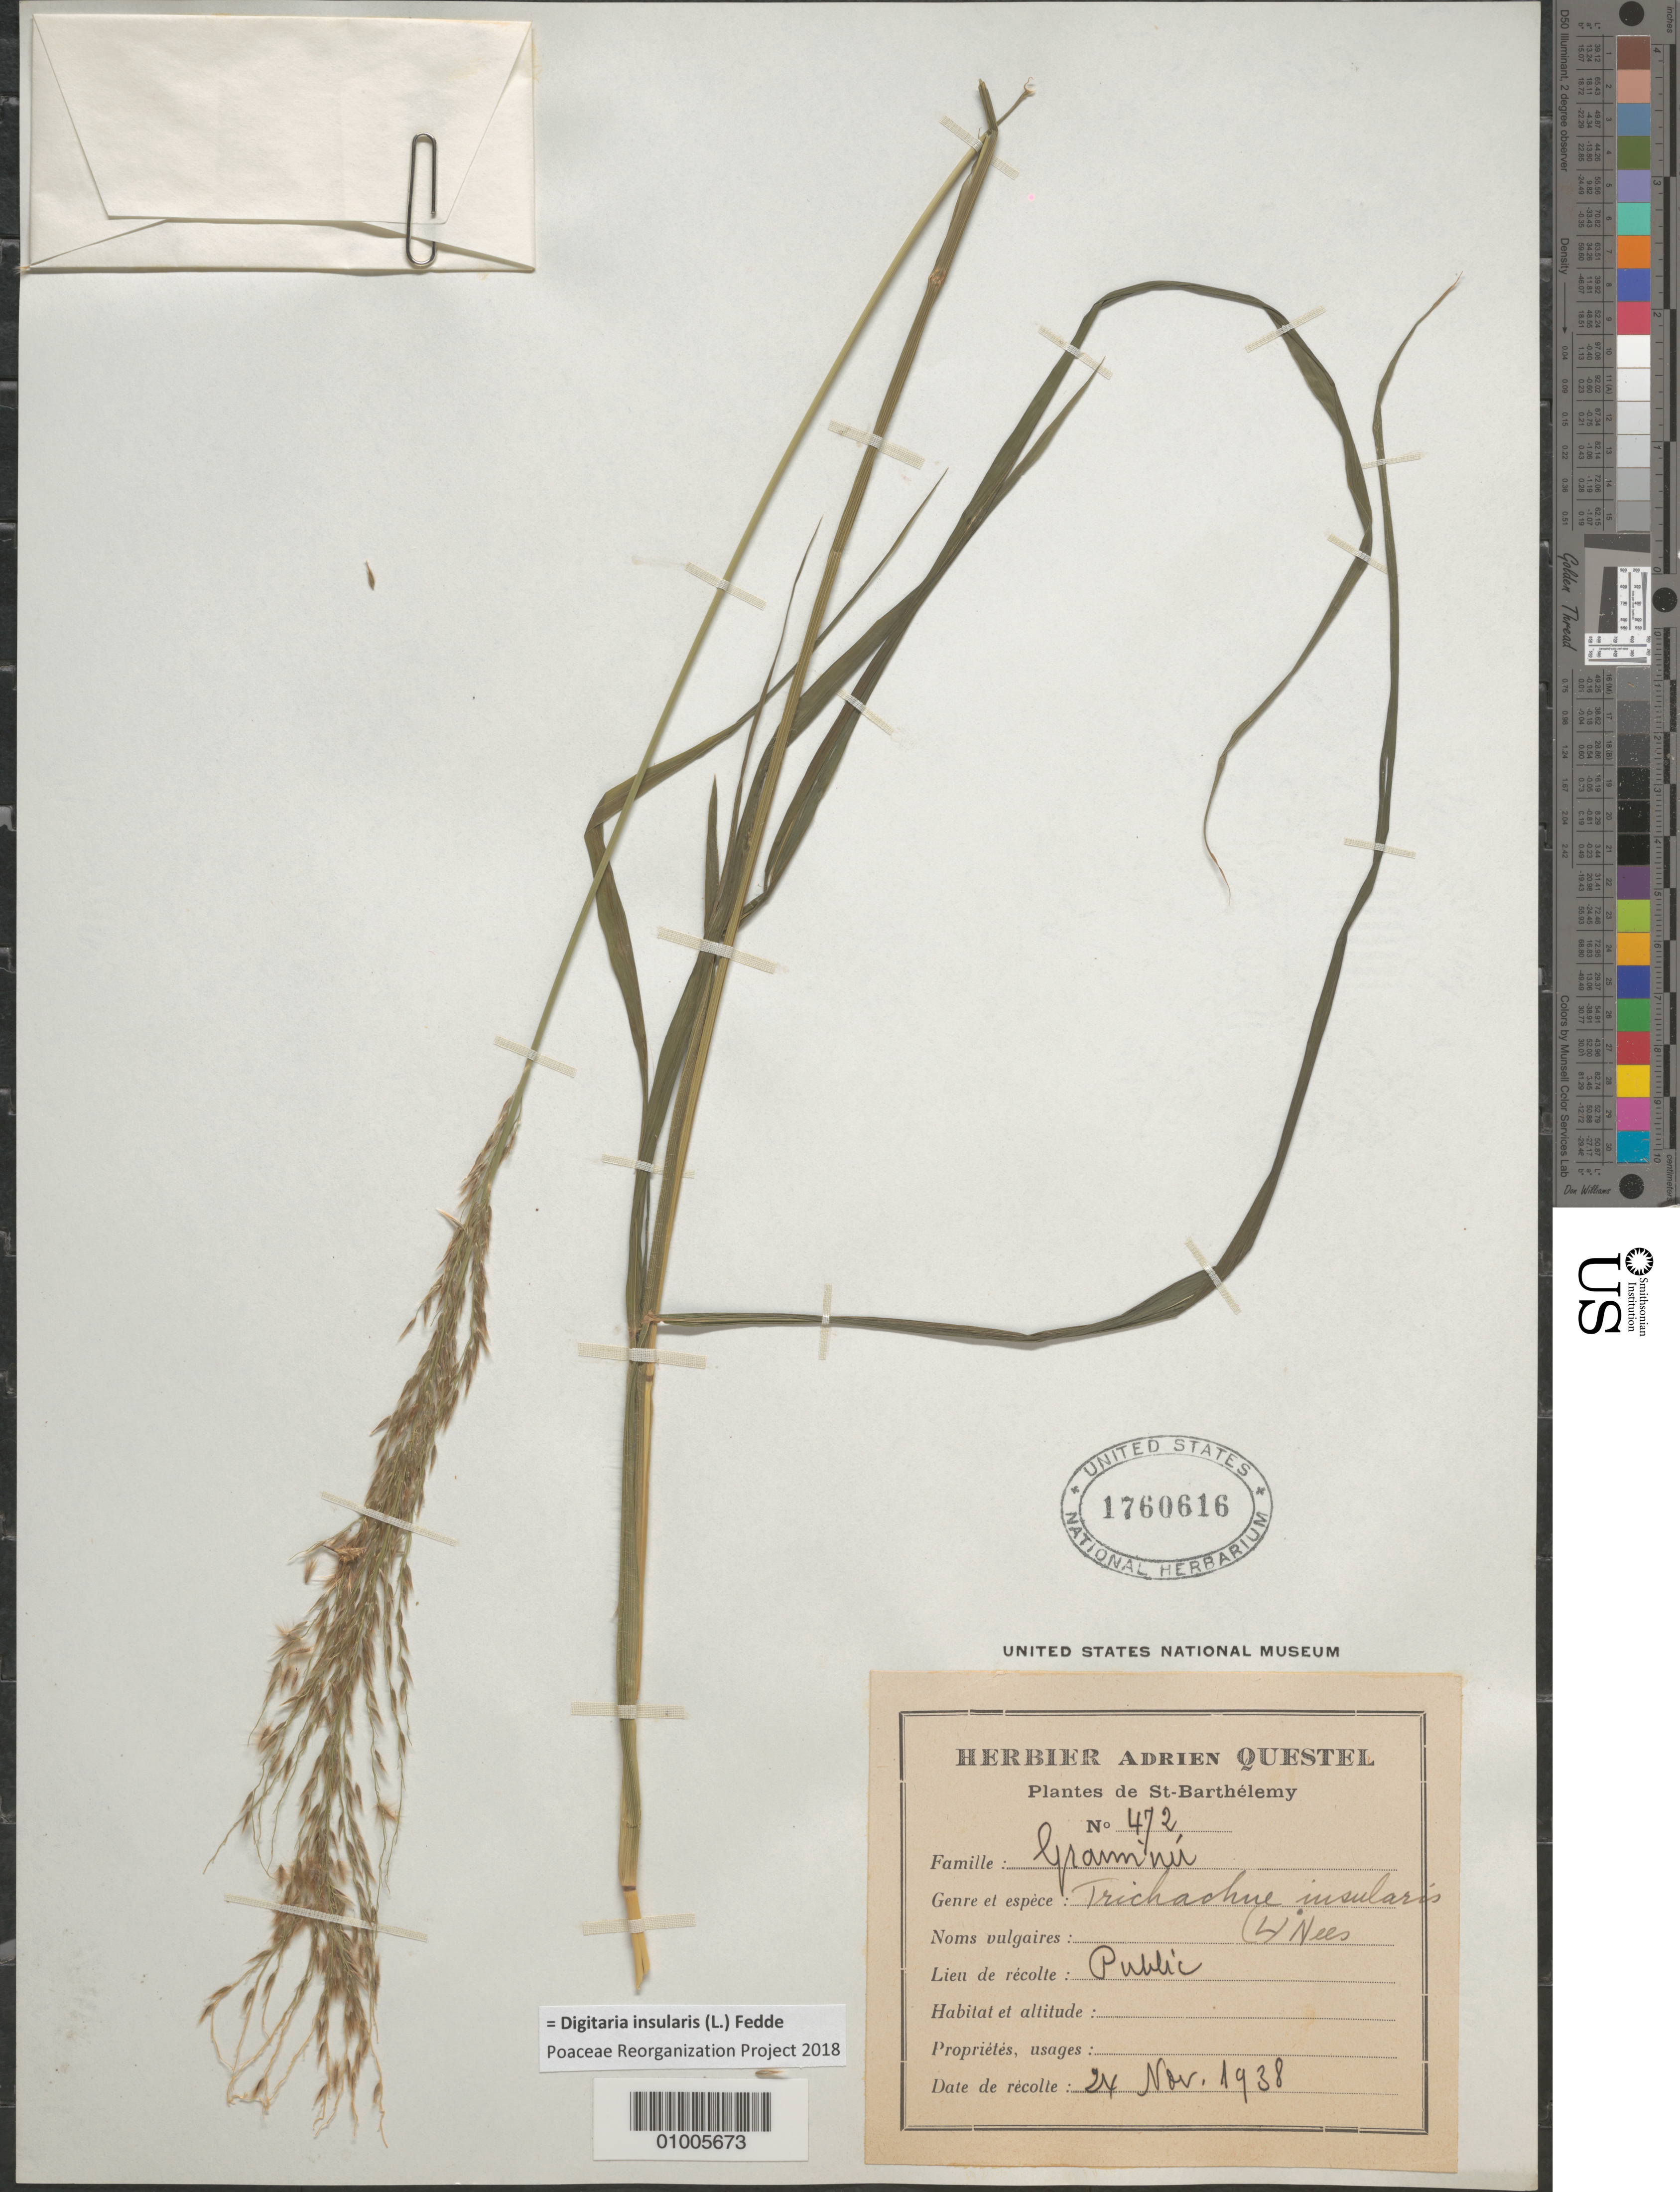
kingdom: Plantae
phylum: Tracheophyta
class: Liliopsida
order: Poales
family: Poaceae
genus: Digitaria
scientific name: Digitaria insularis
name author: (L.) Mez ex Ekman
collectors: A. Questel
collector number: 472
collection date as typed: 24 Nov 1938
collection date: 1938-11-24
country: Saint Barthélemy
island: St. Barthélemy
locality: St. Barthelemy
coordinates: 0 N, 0 E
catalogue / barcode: US 1760616